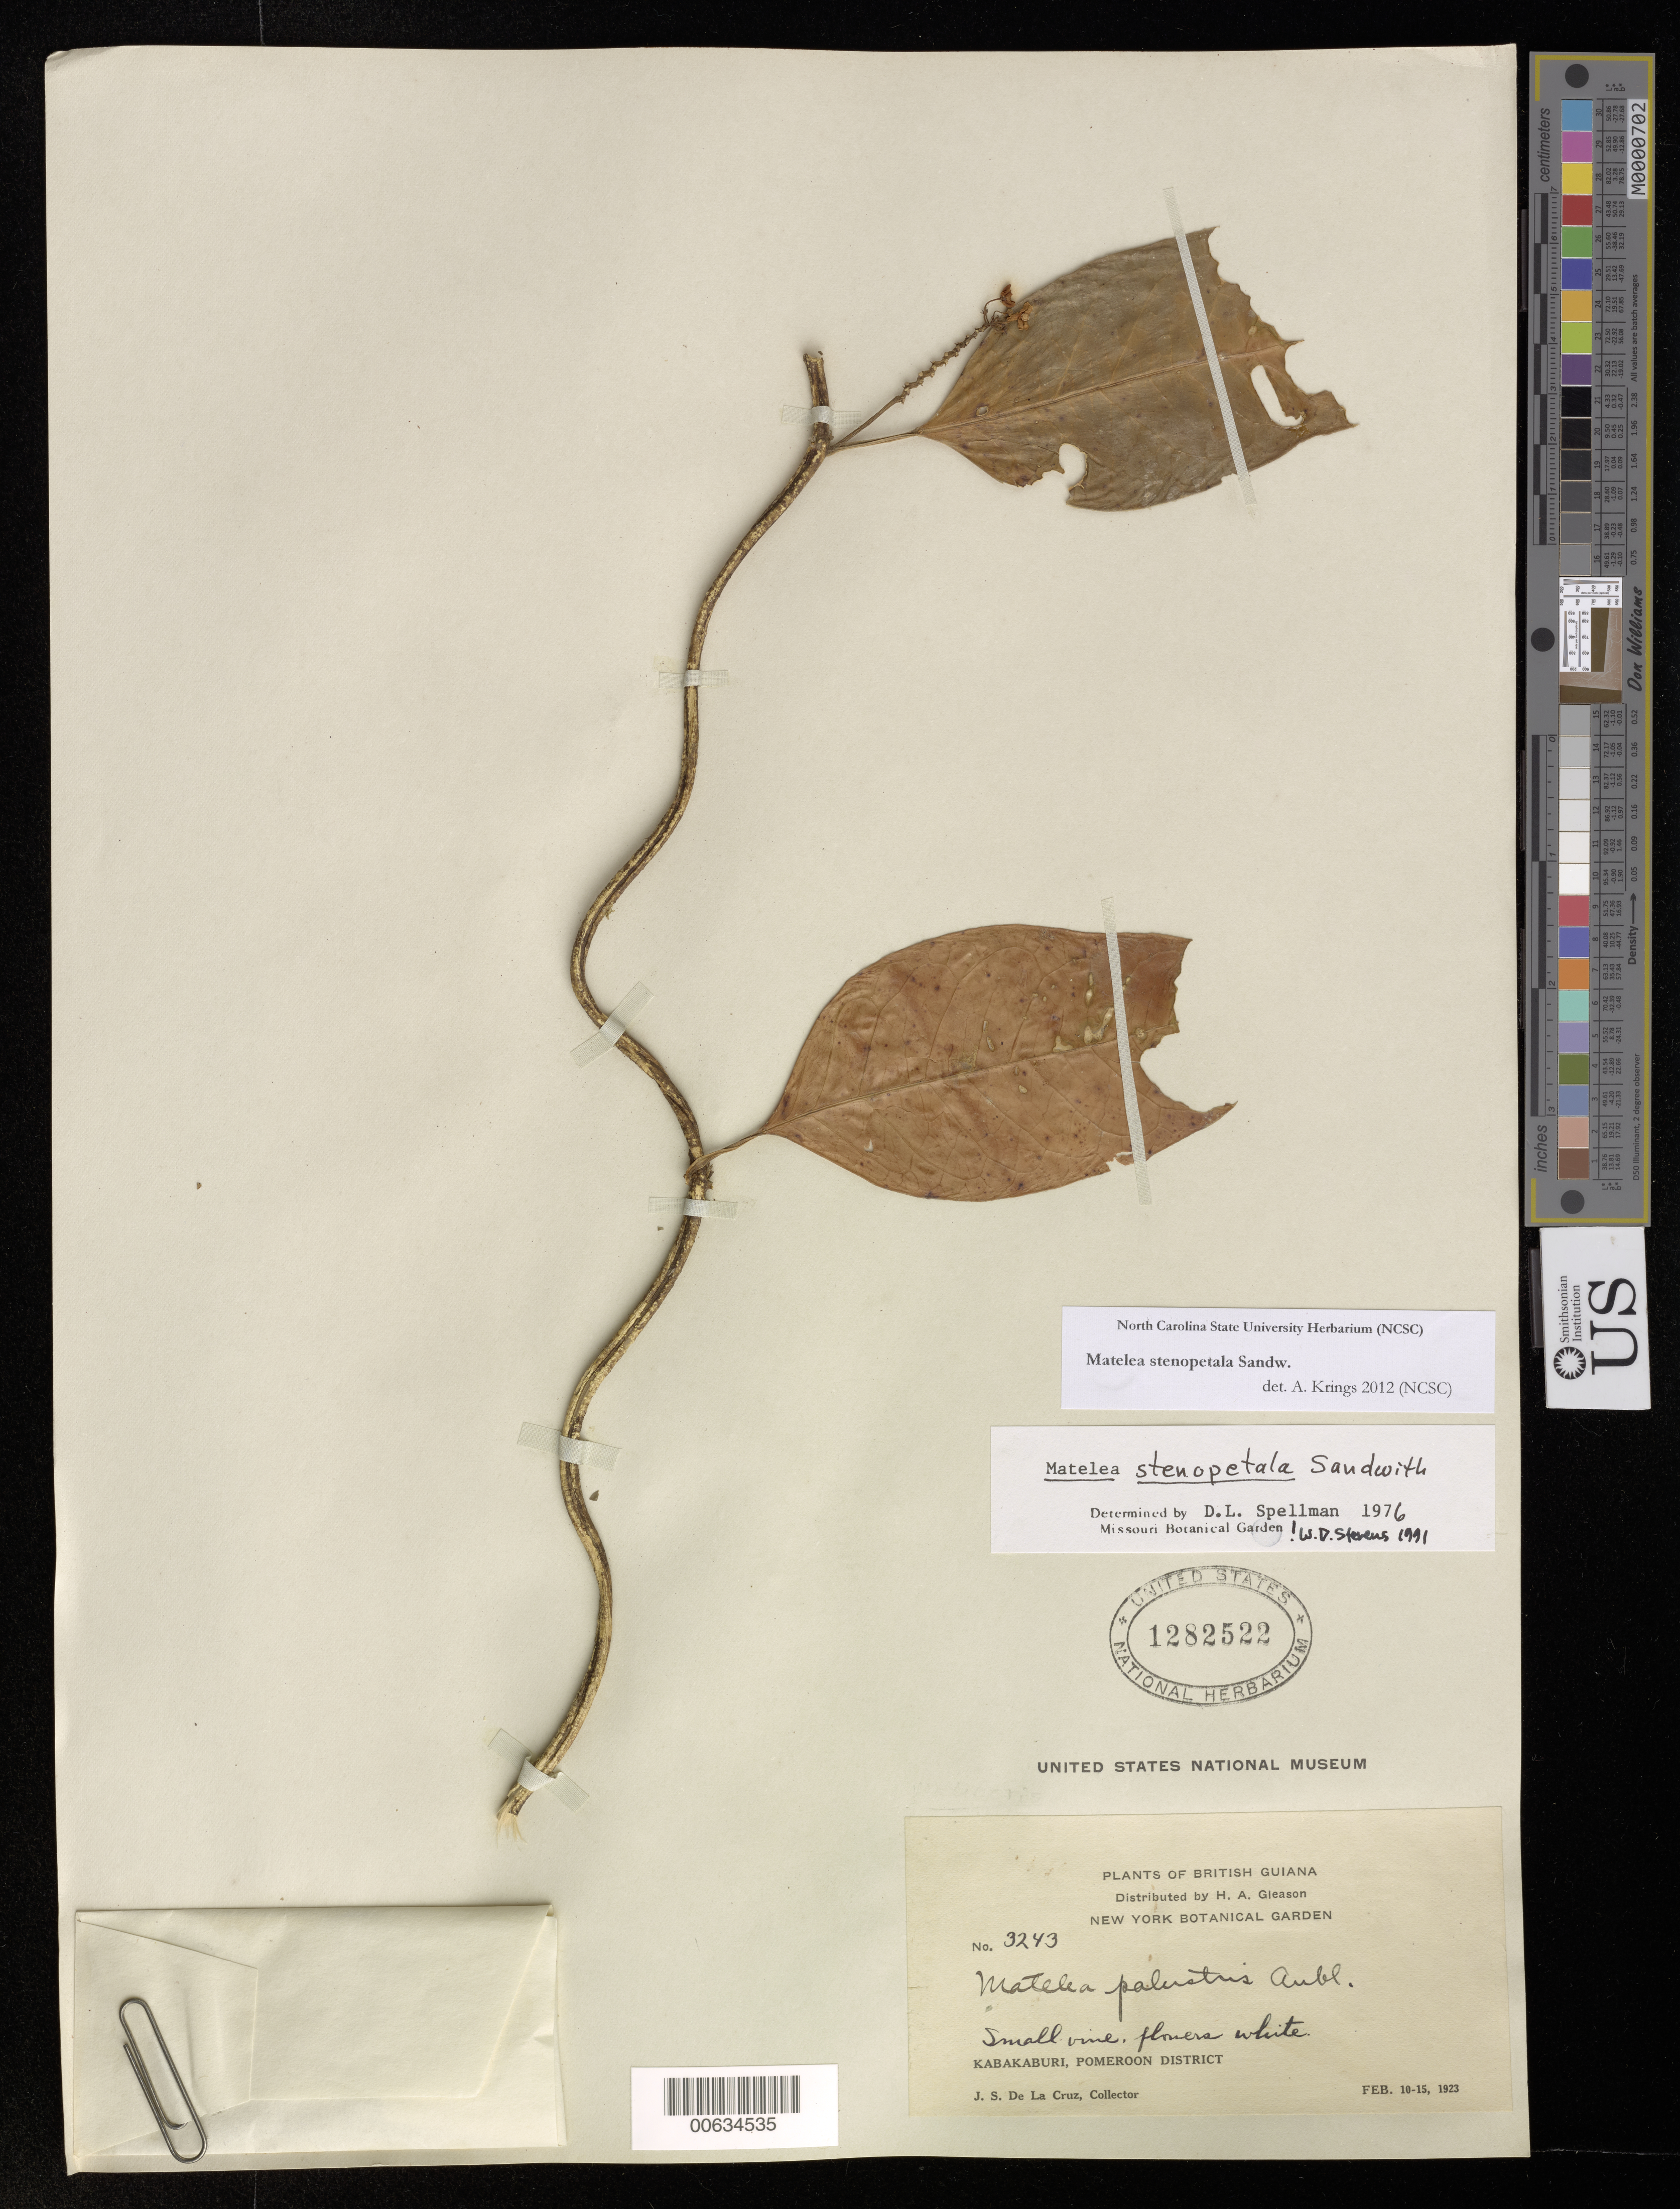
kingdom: Plantae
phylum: Tracheophyta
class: Magnoliopsida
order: Gentianales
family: Apocynaceae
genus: Matelea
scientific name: Matelea stenopetala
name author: Sandwith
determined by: Stevens, W. Douglas, Missouri Botanical Garden (MO)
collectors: J. S. de la Cruz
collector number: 3243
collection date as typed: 10-Feb-23 to 15-Feb-23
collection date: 1923-02-10/1923-02-15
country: Guyana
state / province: Pomeroon-Supenaam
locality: Kabakaburi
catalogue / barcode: US 1282522